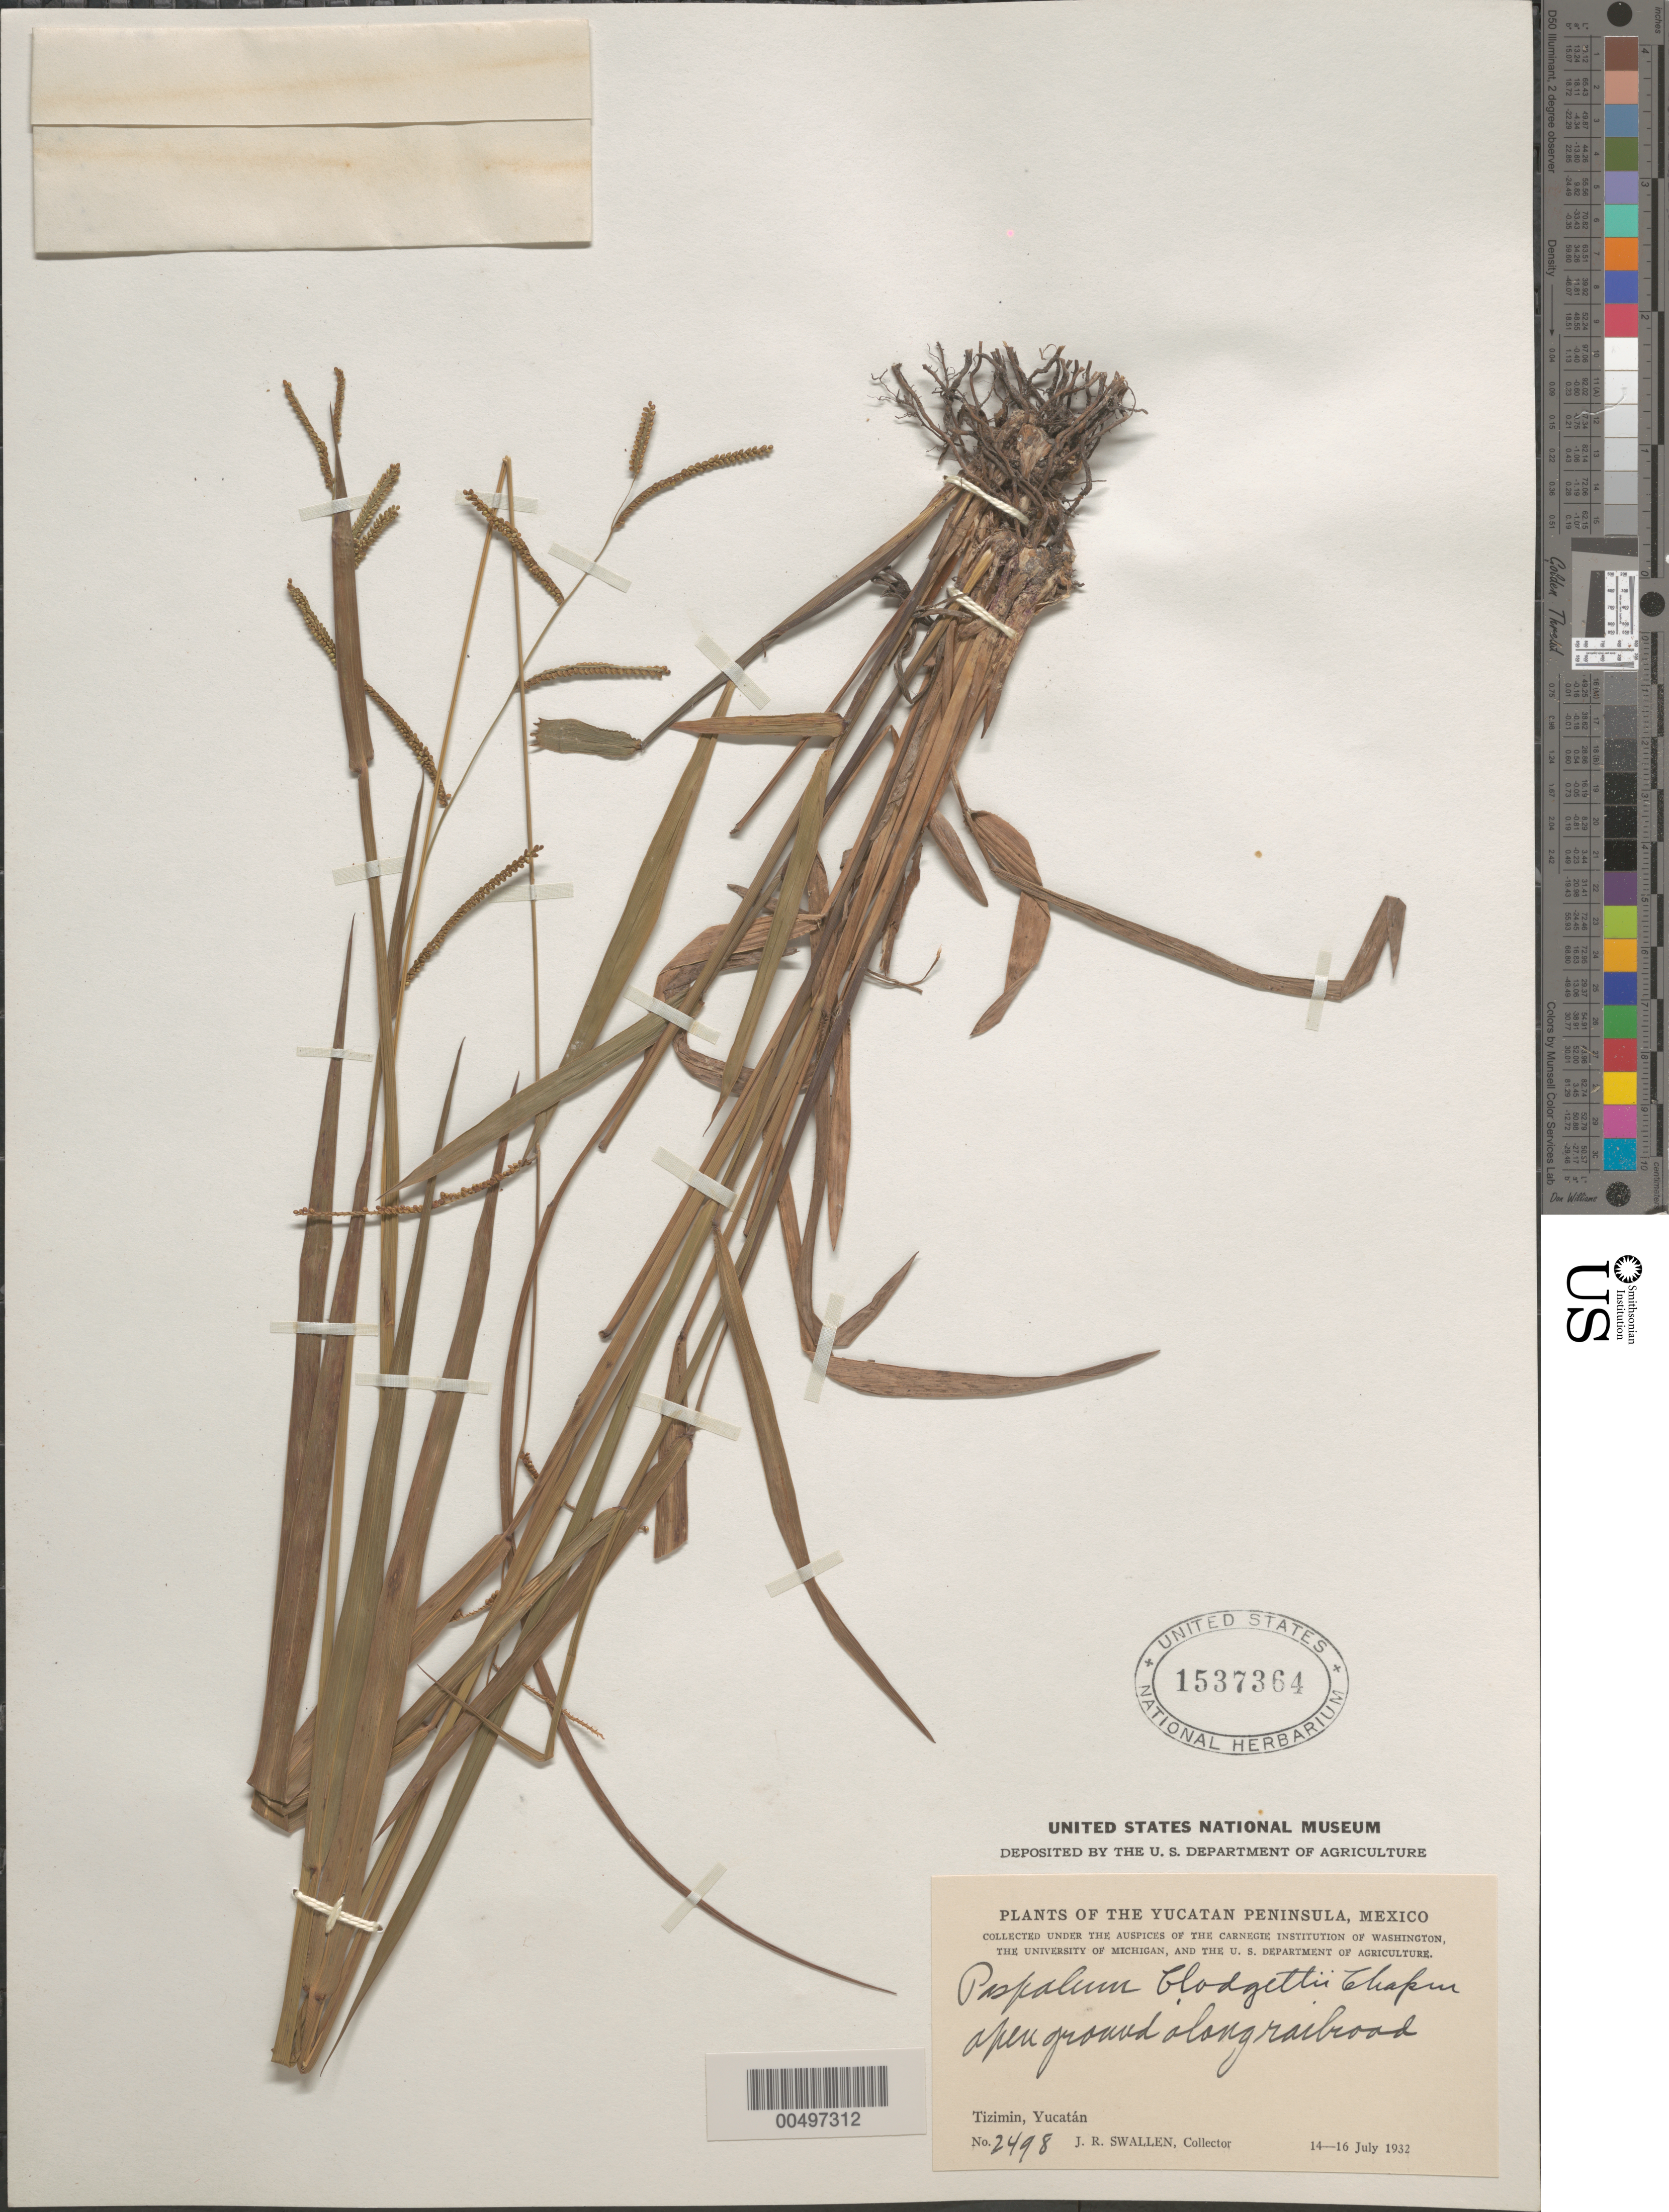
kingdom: Plantae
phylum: Tracheophyta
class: Liliopsida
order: Poales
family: Poaceae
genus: Paspalum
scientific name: Paspalum blodgettii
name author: Chapm.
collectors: J. R. Swallen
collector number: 2498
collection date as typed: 14 Jul 1932 to 16 Jul 1932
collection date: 1932-07-14/1932-07-16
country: Mexico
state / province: Yucatan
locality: Yucatan Peninsula, Tizimin, along railroad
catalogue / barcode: US 1537364